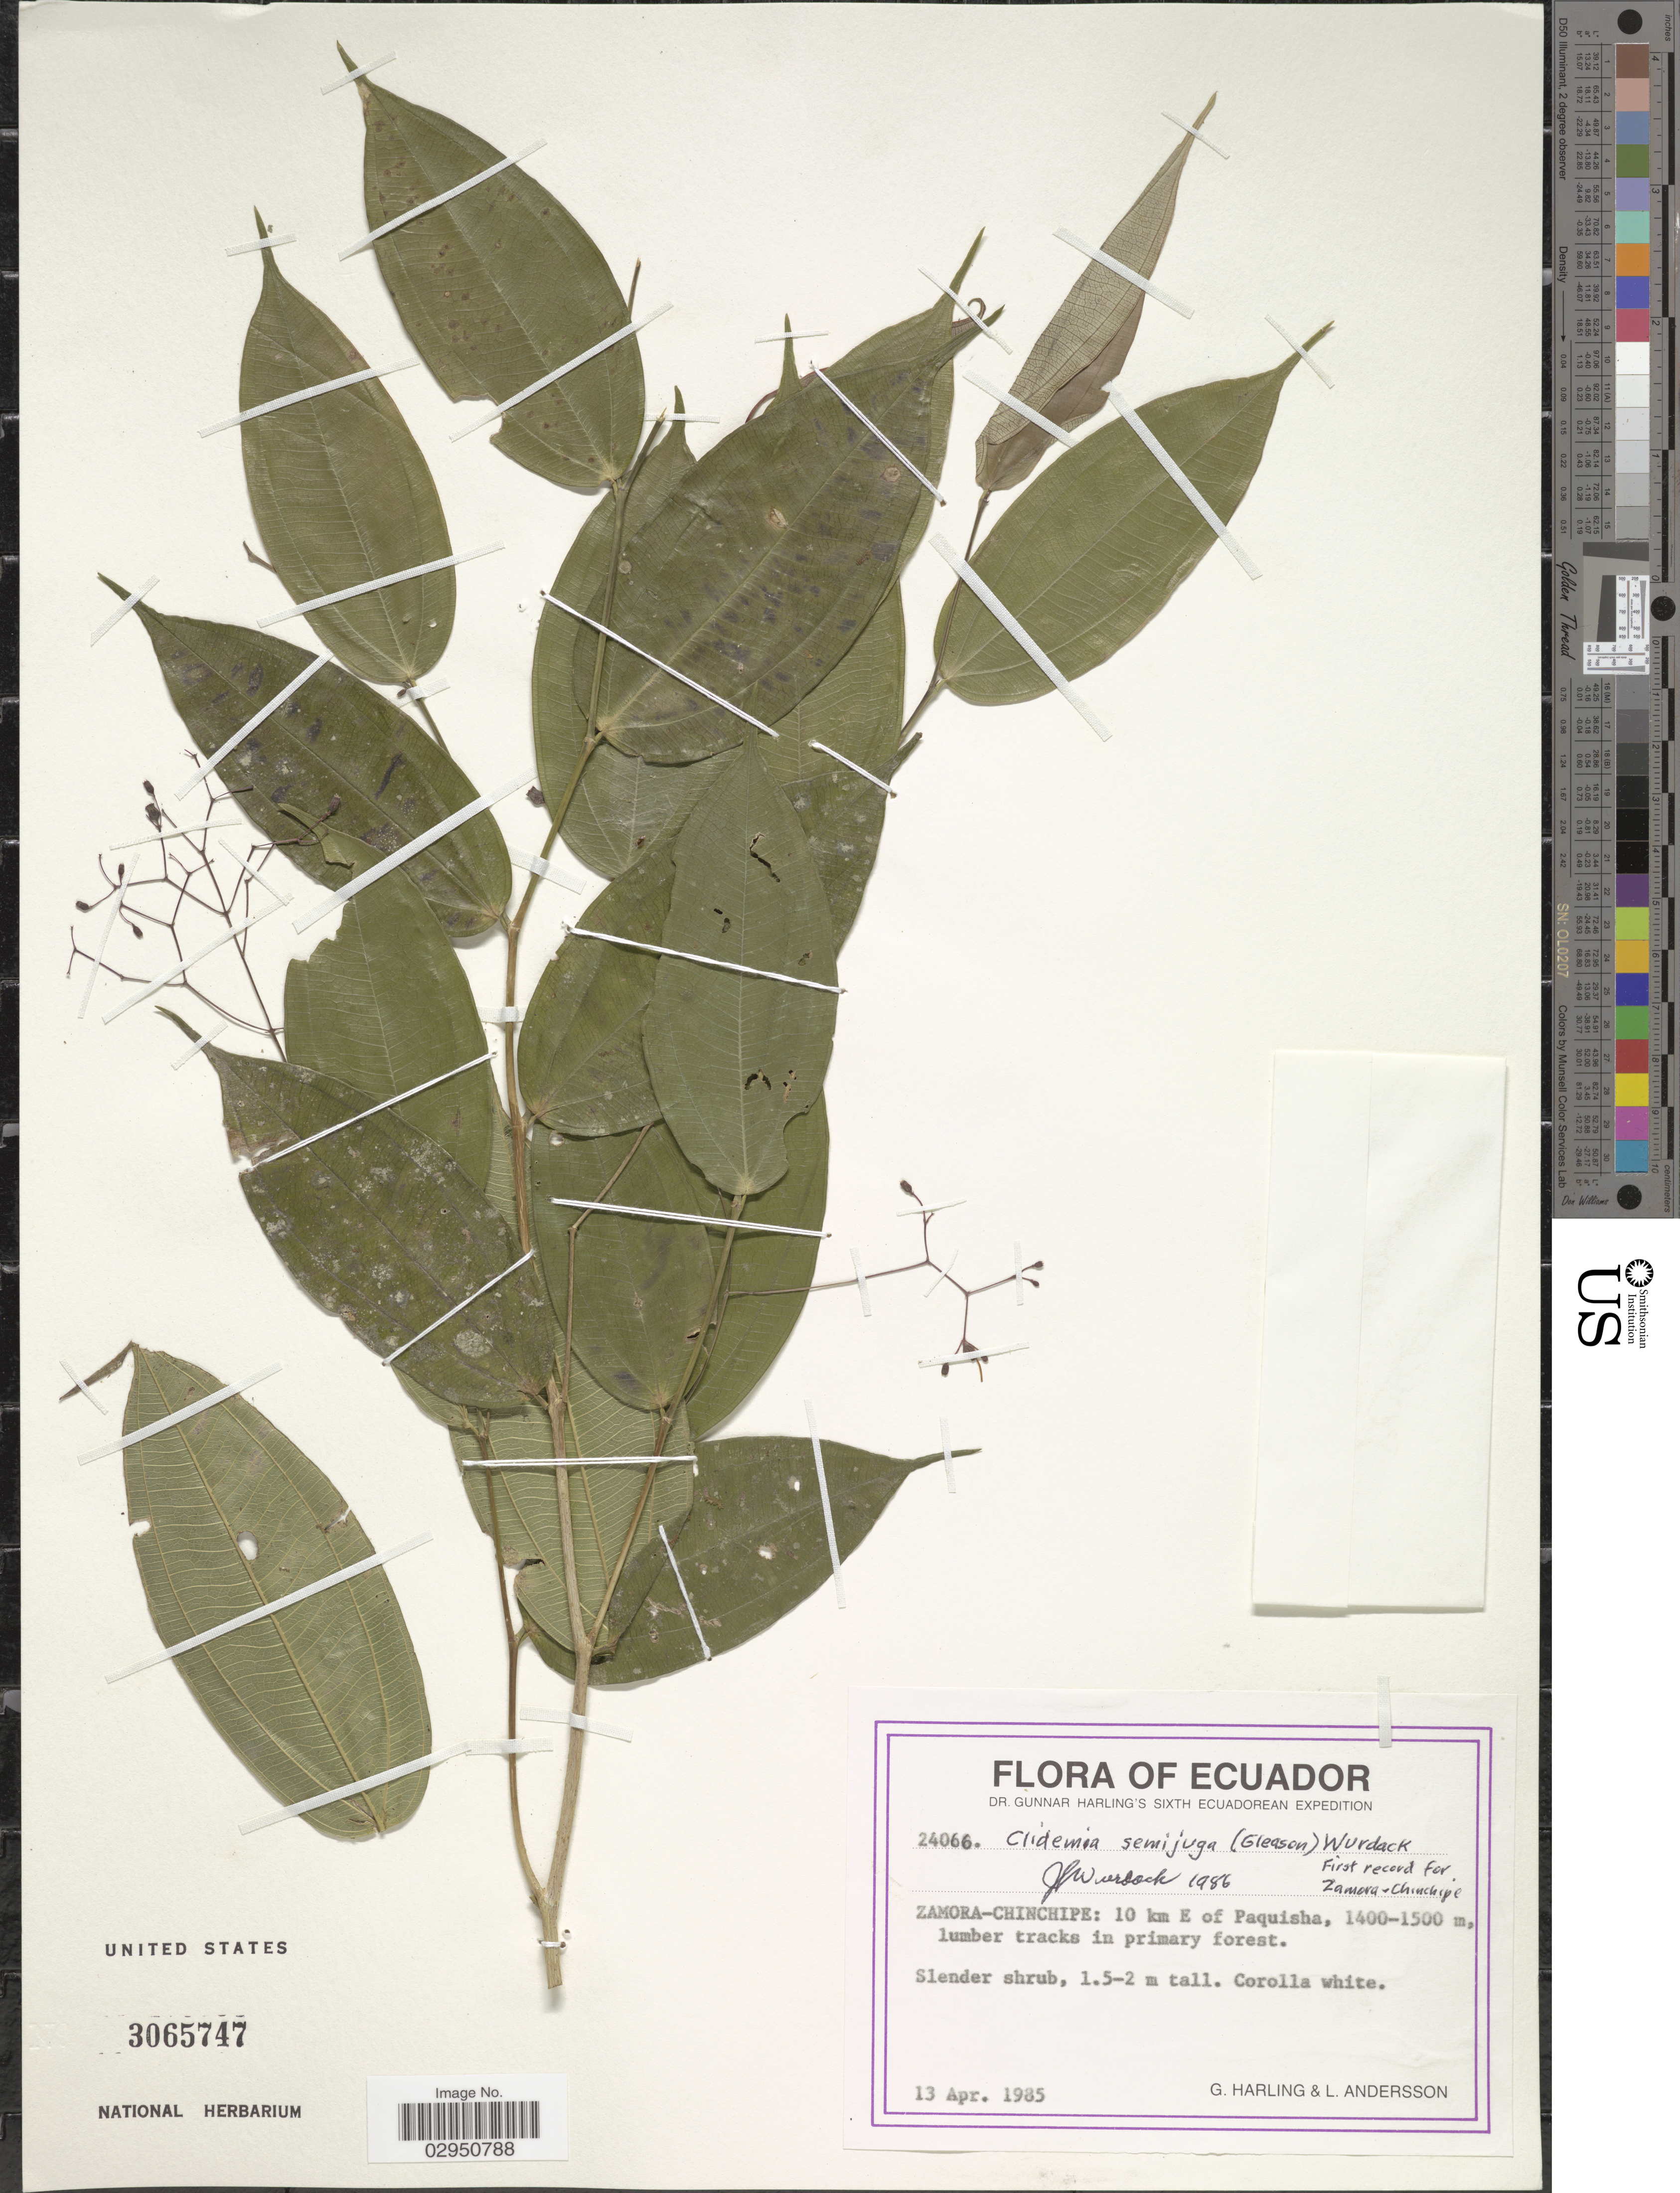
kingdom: Plantae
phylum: Tracheophyta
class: Magnoliopsida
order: Myrtales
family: Melastomataceae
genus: Clidemia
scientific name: Clidemia semijuga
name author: (Gleason) Wurdack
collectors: G. Harling & L. Andersson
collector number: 24066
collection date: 1985-04-13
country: Ecuador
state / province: Zamora-Chinchipe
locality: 10 km E of Paquisha.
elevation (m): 1400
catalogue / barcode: US 3065747